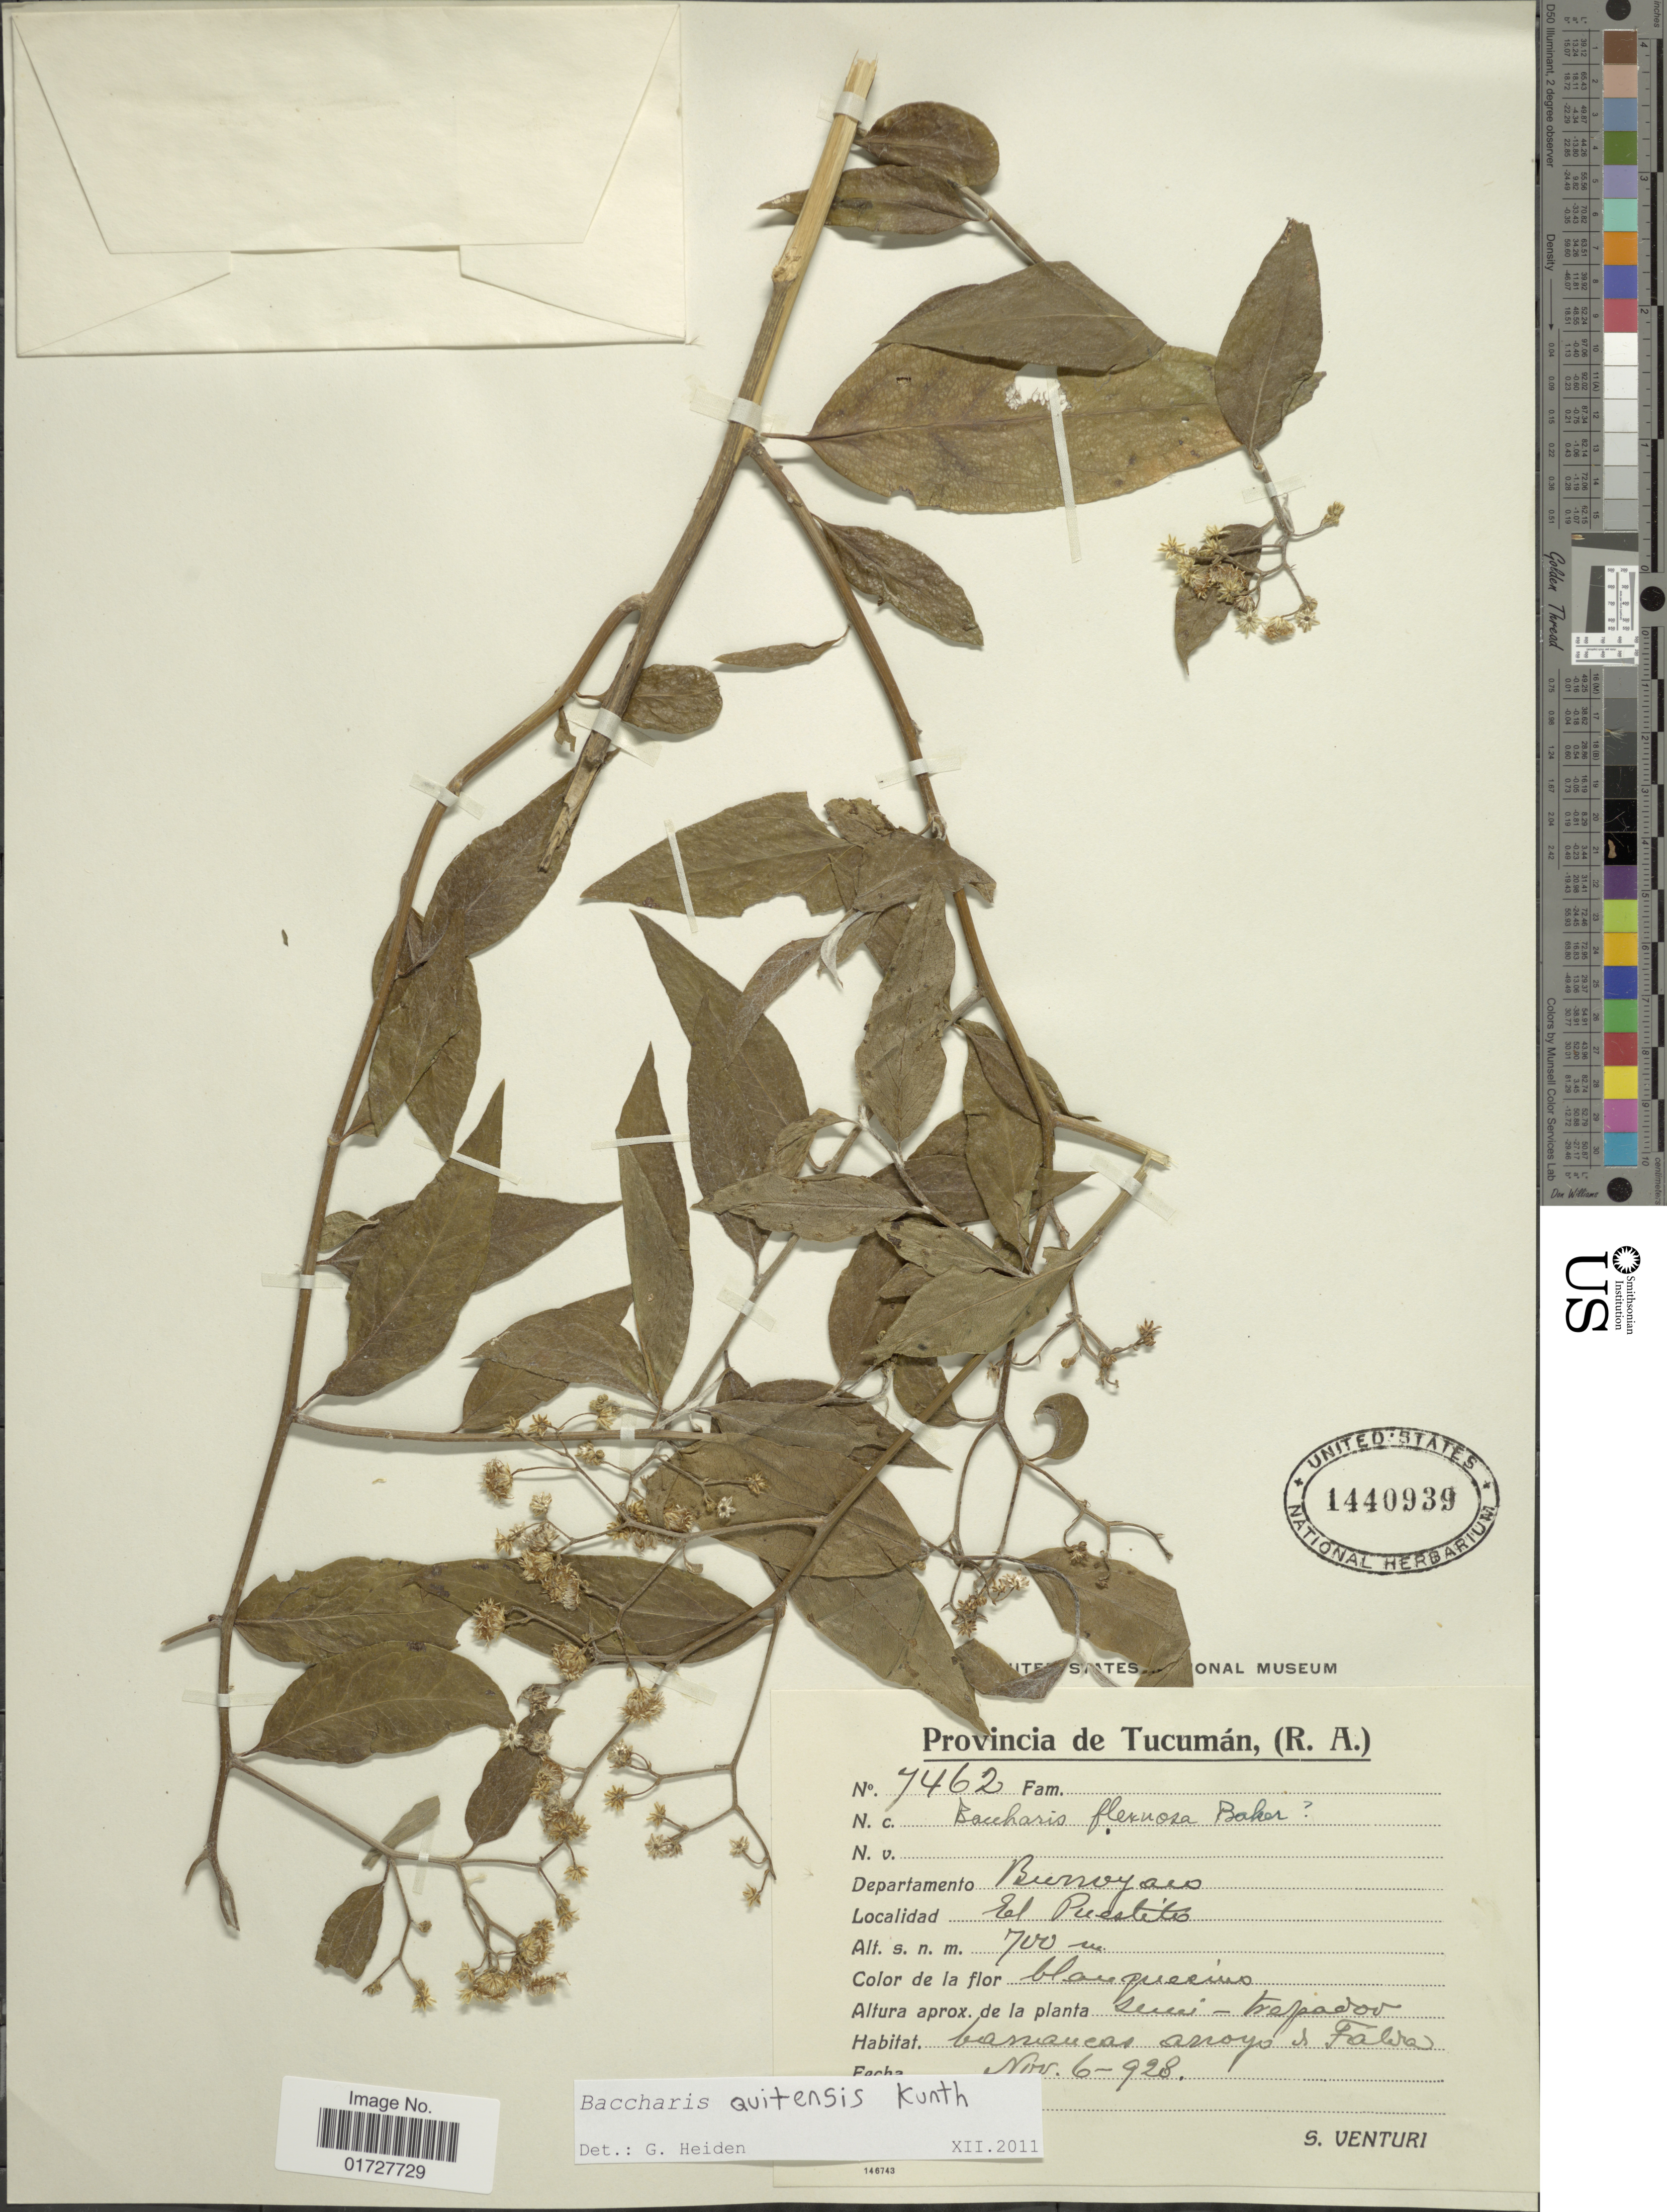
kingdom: Plantae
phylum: Tracheophyta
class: Magnoliopsida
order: Asterales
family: Asteraceae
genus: Baccharis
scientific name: Baccharis quitensis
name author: Kunth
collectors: S. Venturi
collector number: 7462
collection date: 1928-11-06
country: Argentina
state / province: Tucuman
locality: Departamento Burroyaco, El Puestito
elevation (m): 700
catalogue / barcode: US 1440939